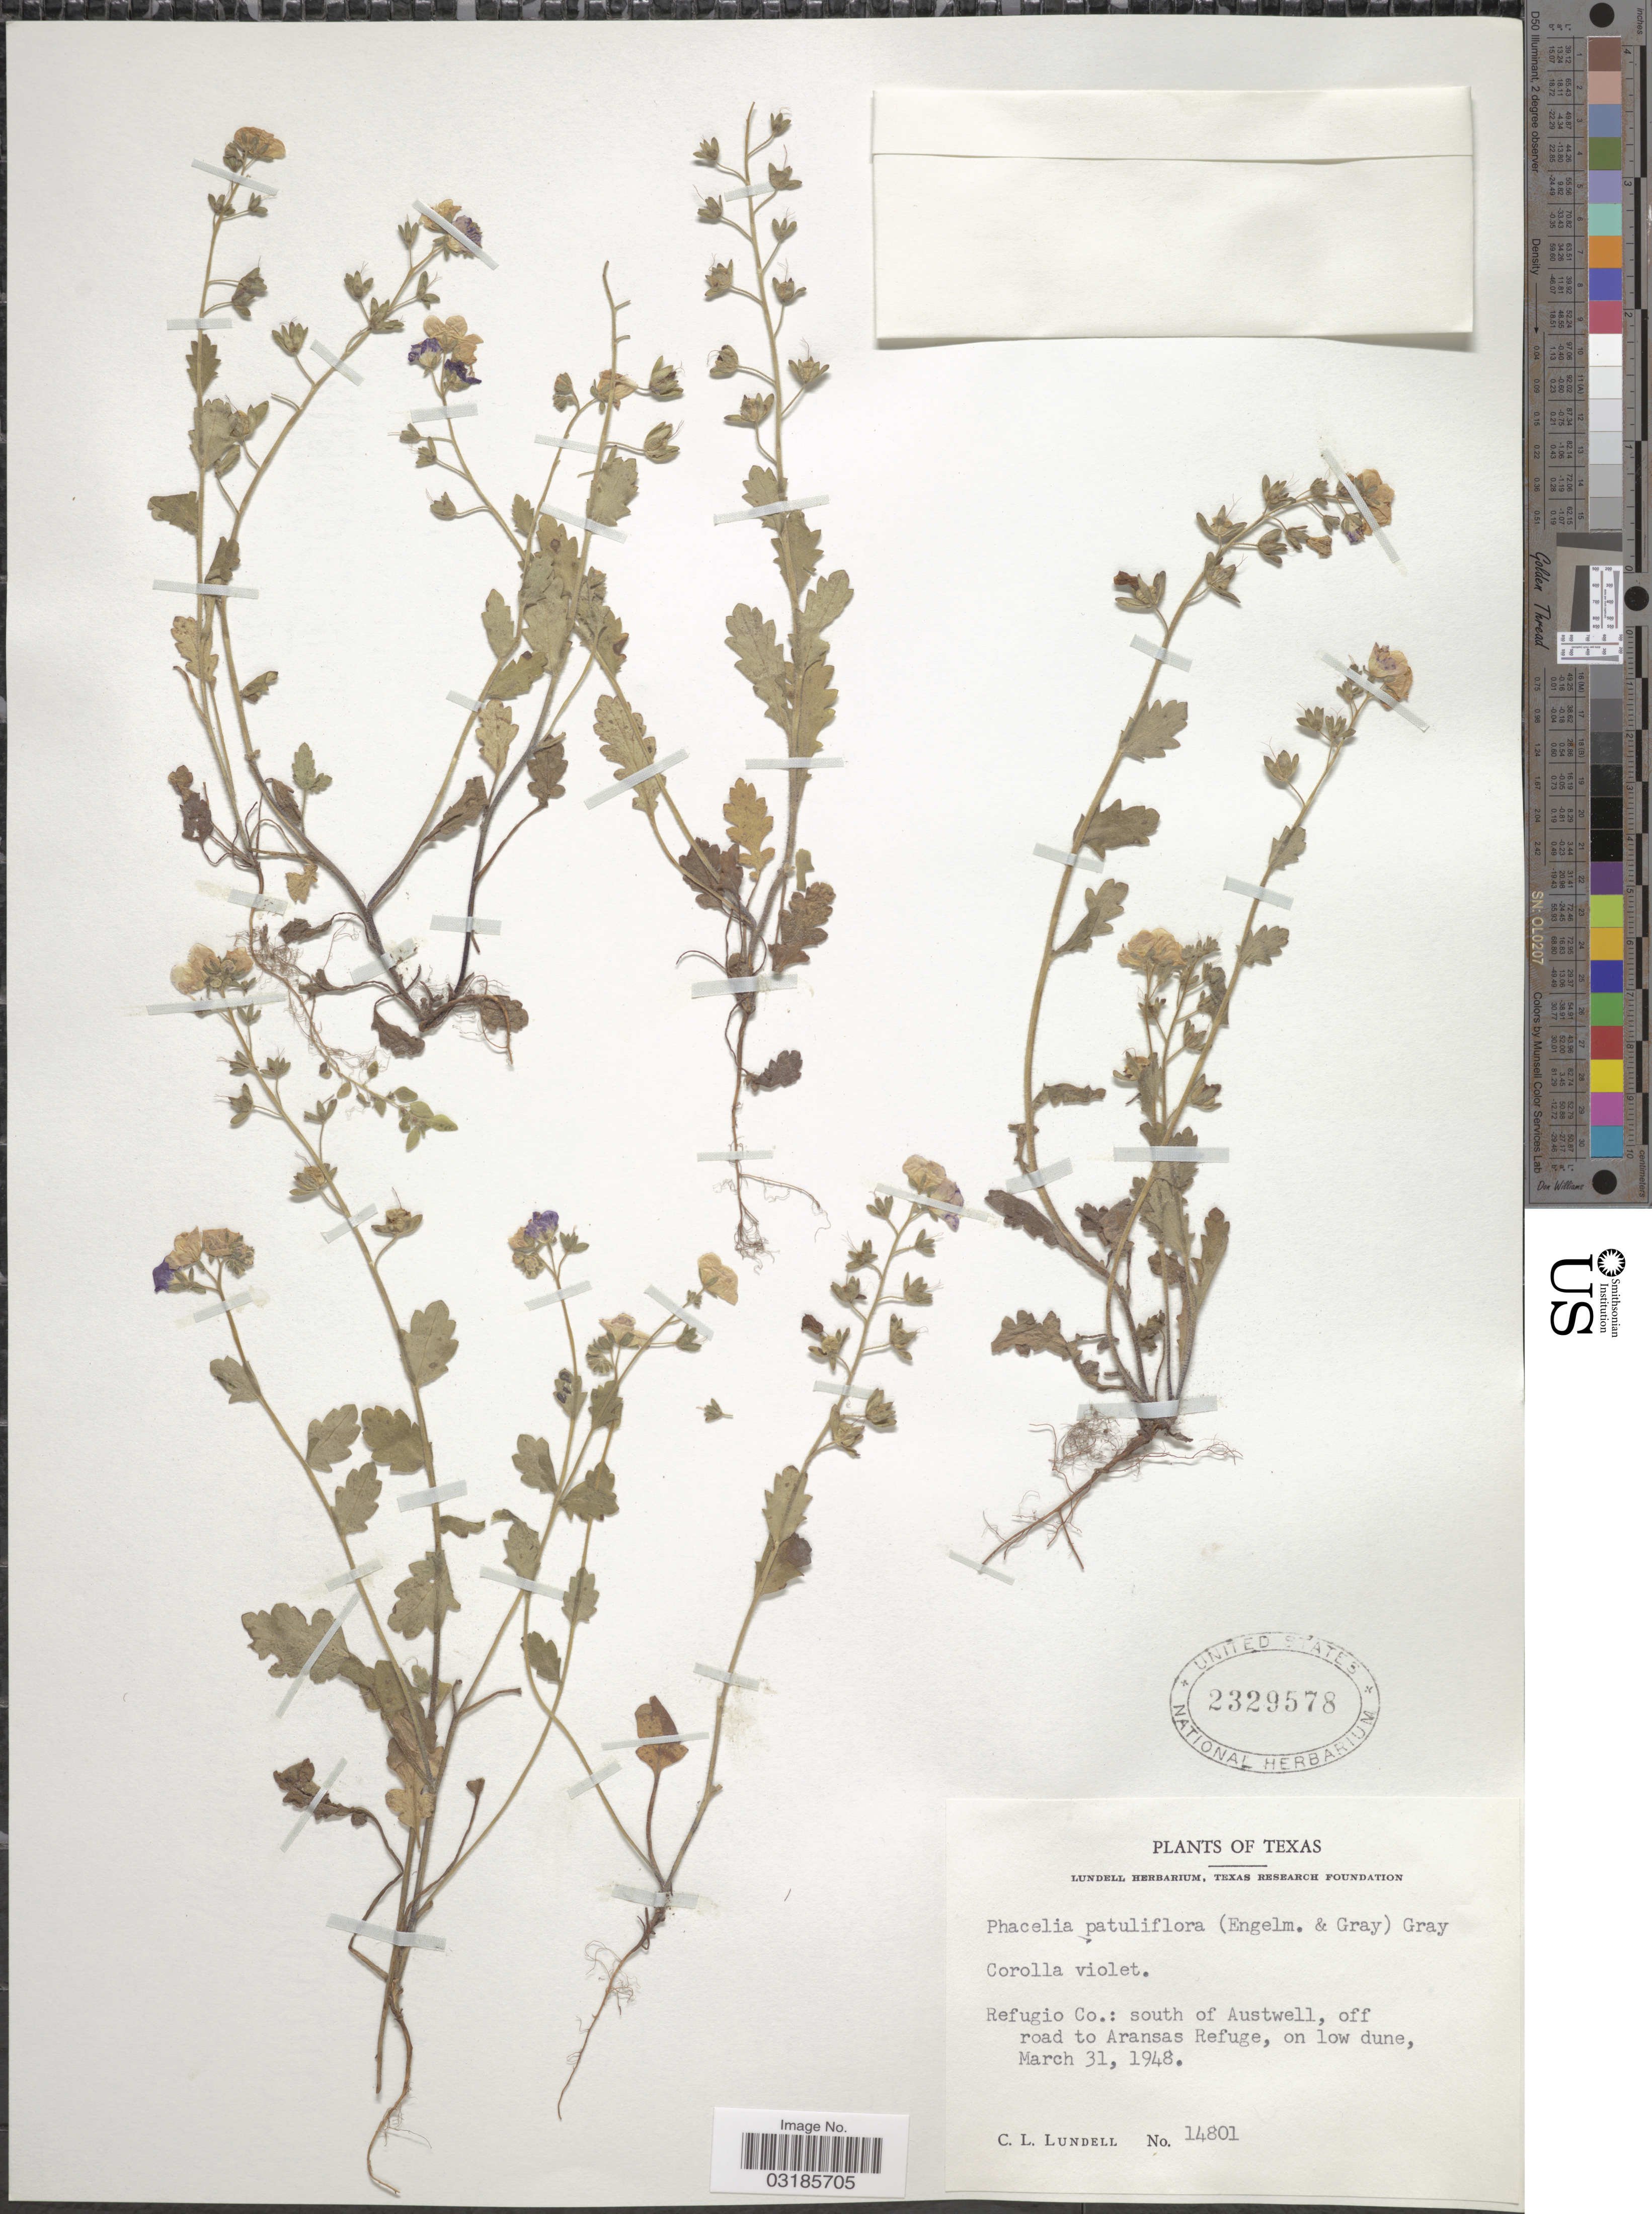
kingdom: Plantae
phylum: Tracheophyta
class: Magnoliopsida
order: Boraginales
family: Hydrophyllaceae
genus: Phacelia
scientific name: Phacelia patuliflora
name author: (Engelm. & A. Gray) A. Gray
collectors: C. L. Lundell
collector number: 14801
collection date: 1948-03-21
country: United States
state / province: Texas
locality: Refugio Co.: south of Austwell, off road to Aransas Refuge, on low dune.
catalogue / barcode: US 2329578